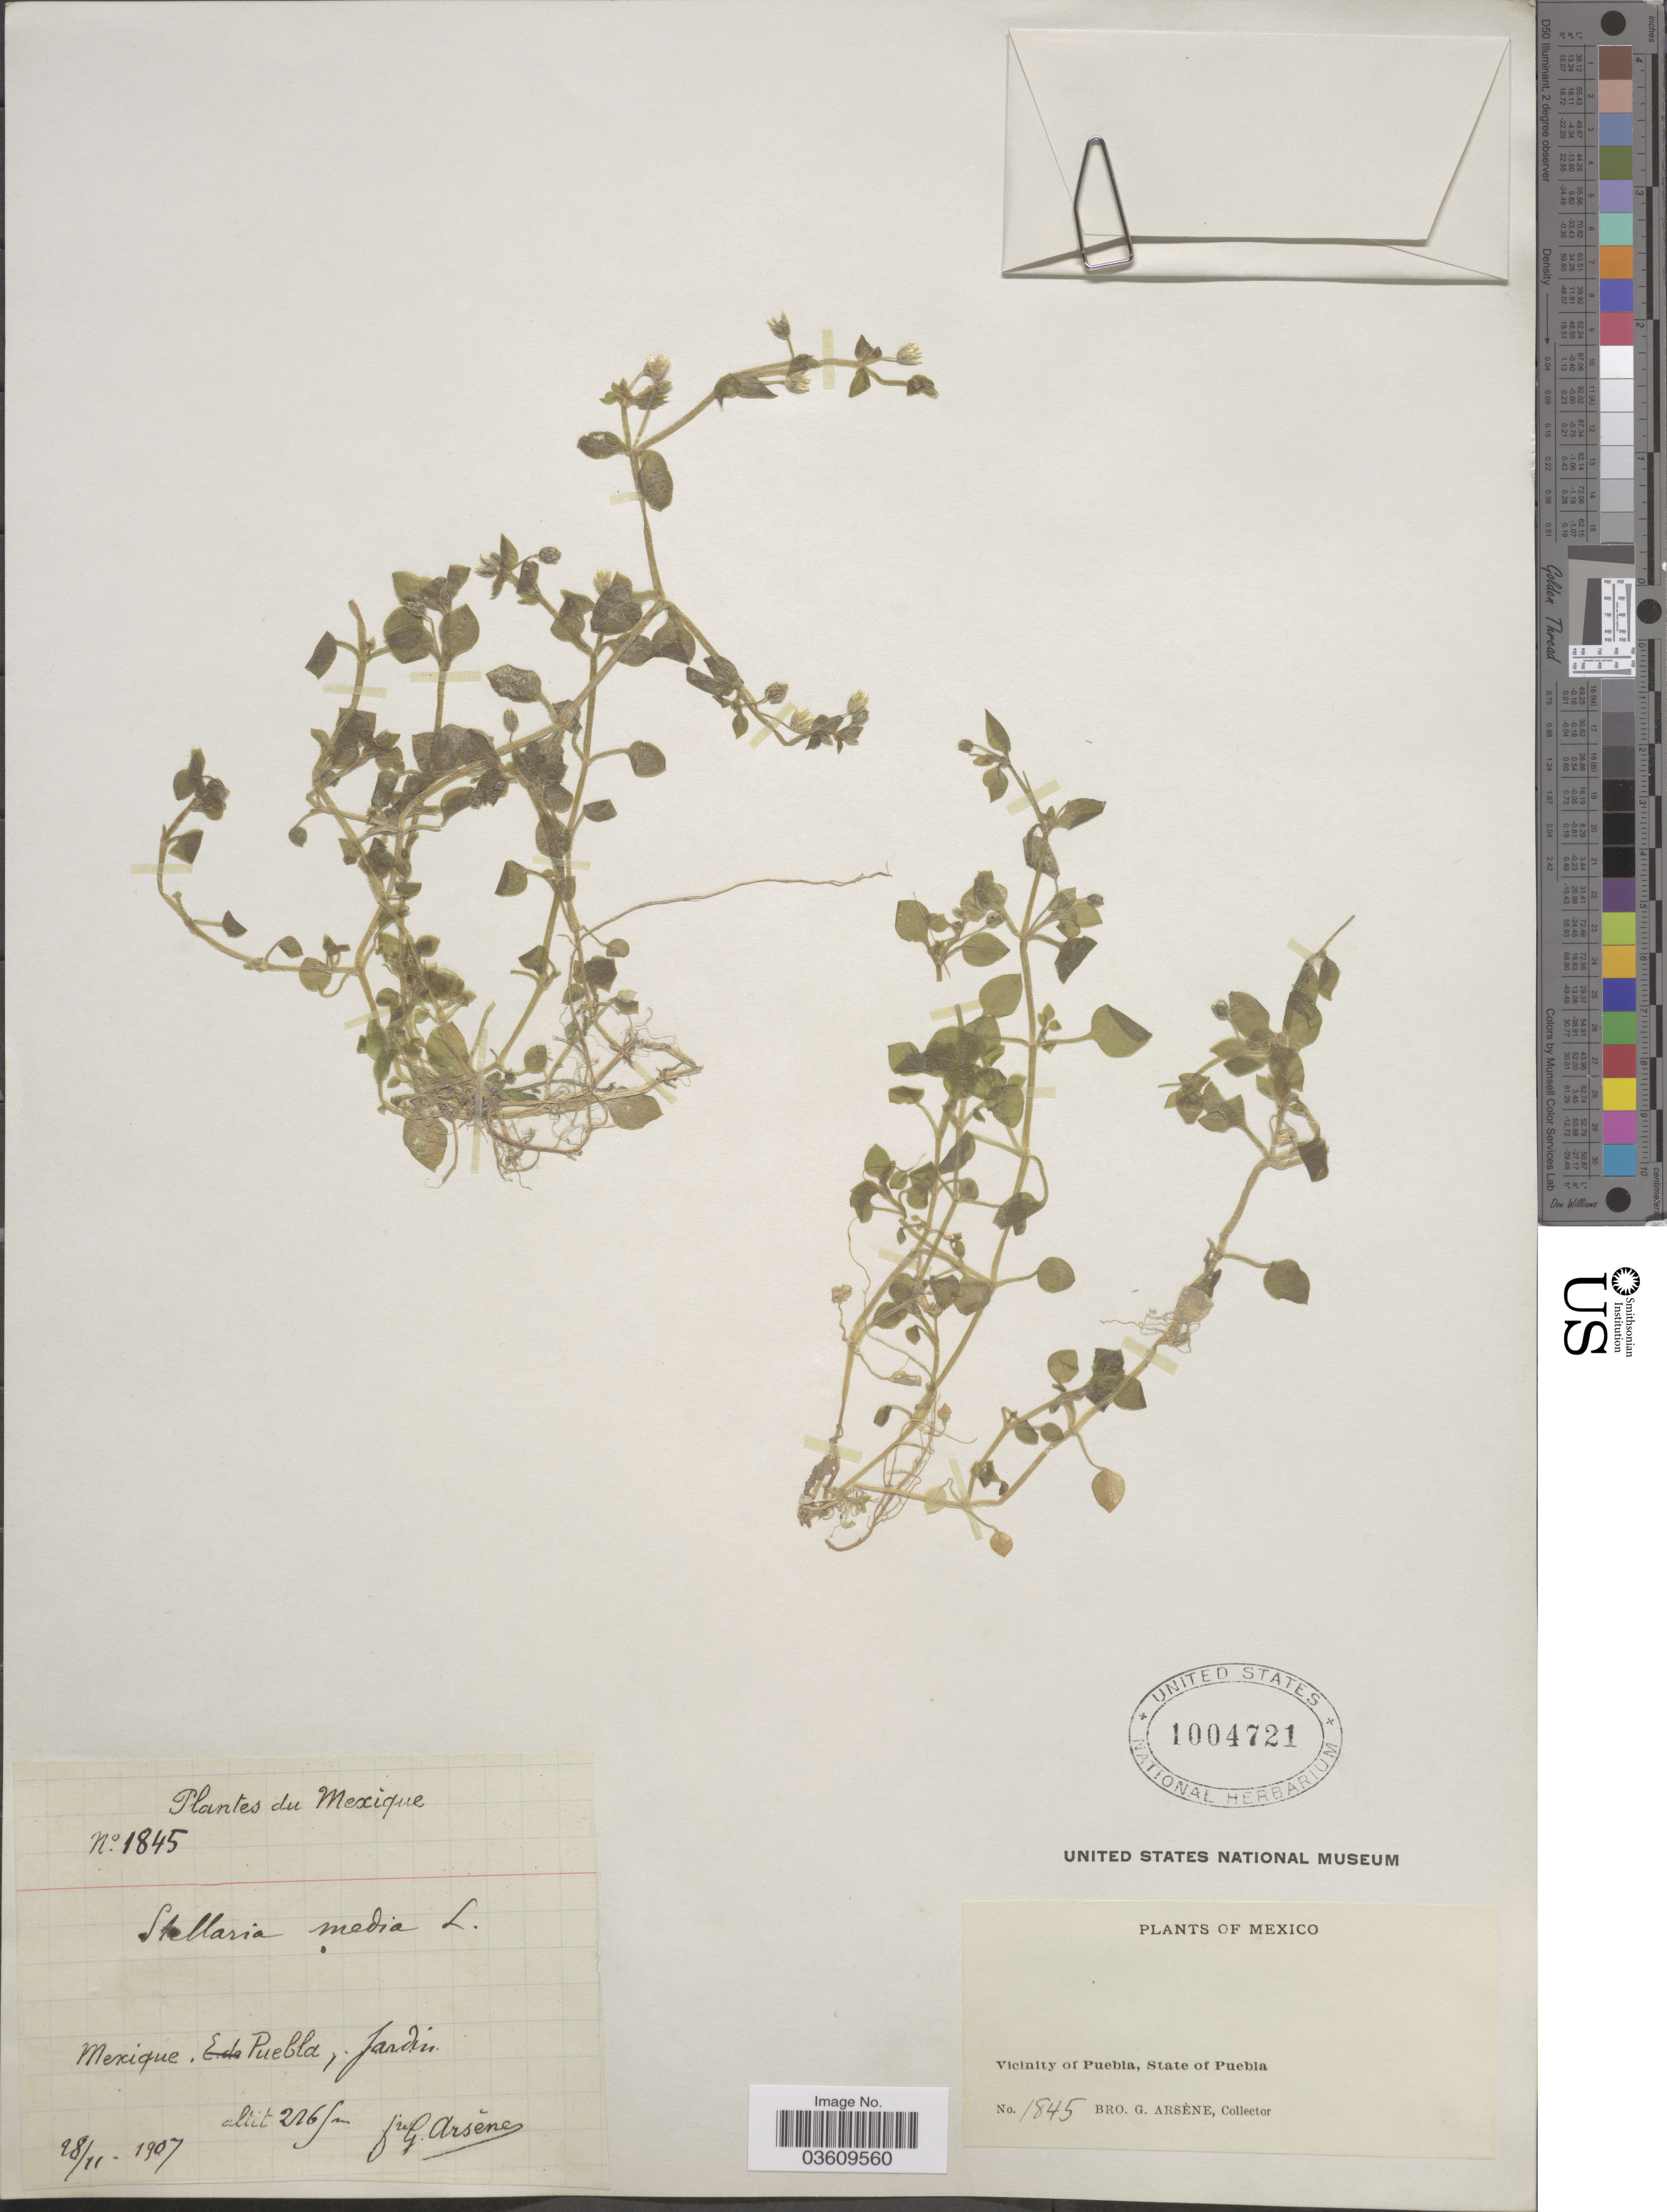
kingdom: Plantae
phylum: Tracheophyta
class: Magnoliopsida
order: Caryophyllales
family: Caryophyllaceae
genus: Stellaria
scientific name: Stellaria media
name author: (L.) Vill.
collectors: Bro. G. Arsène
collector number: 1845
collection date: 1907-11-28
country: Mexico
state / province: Puebla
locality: Vicinity of Puebla, Jardin.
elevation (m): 2165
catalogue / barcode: US 1004721